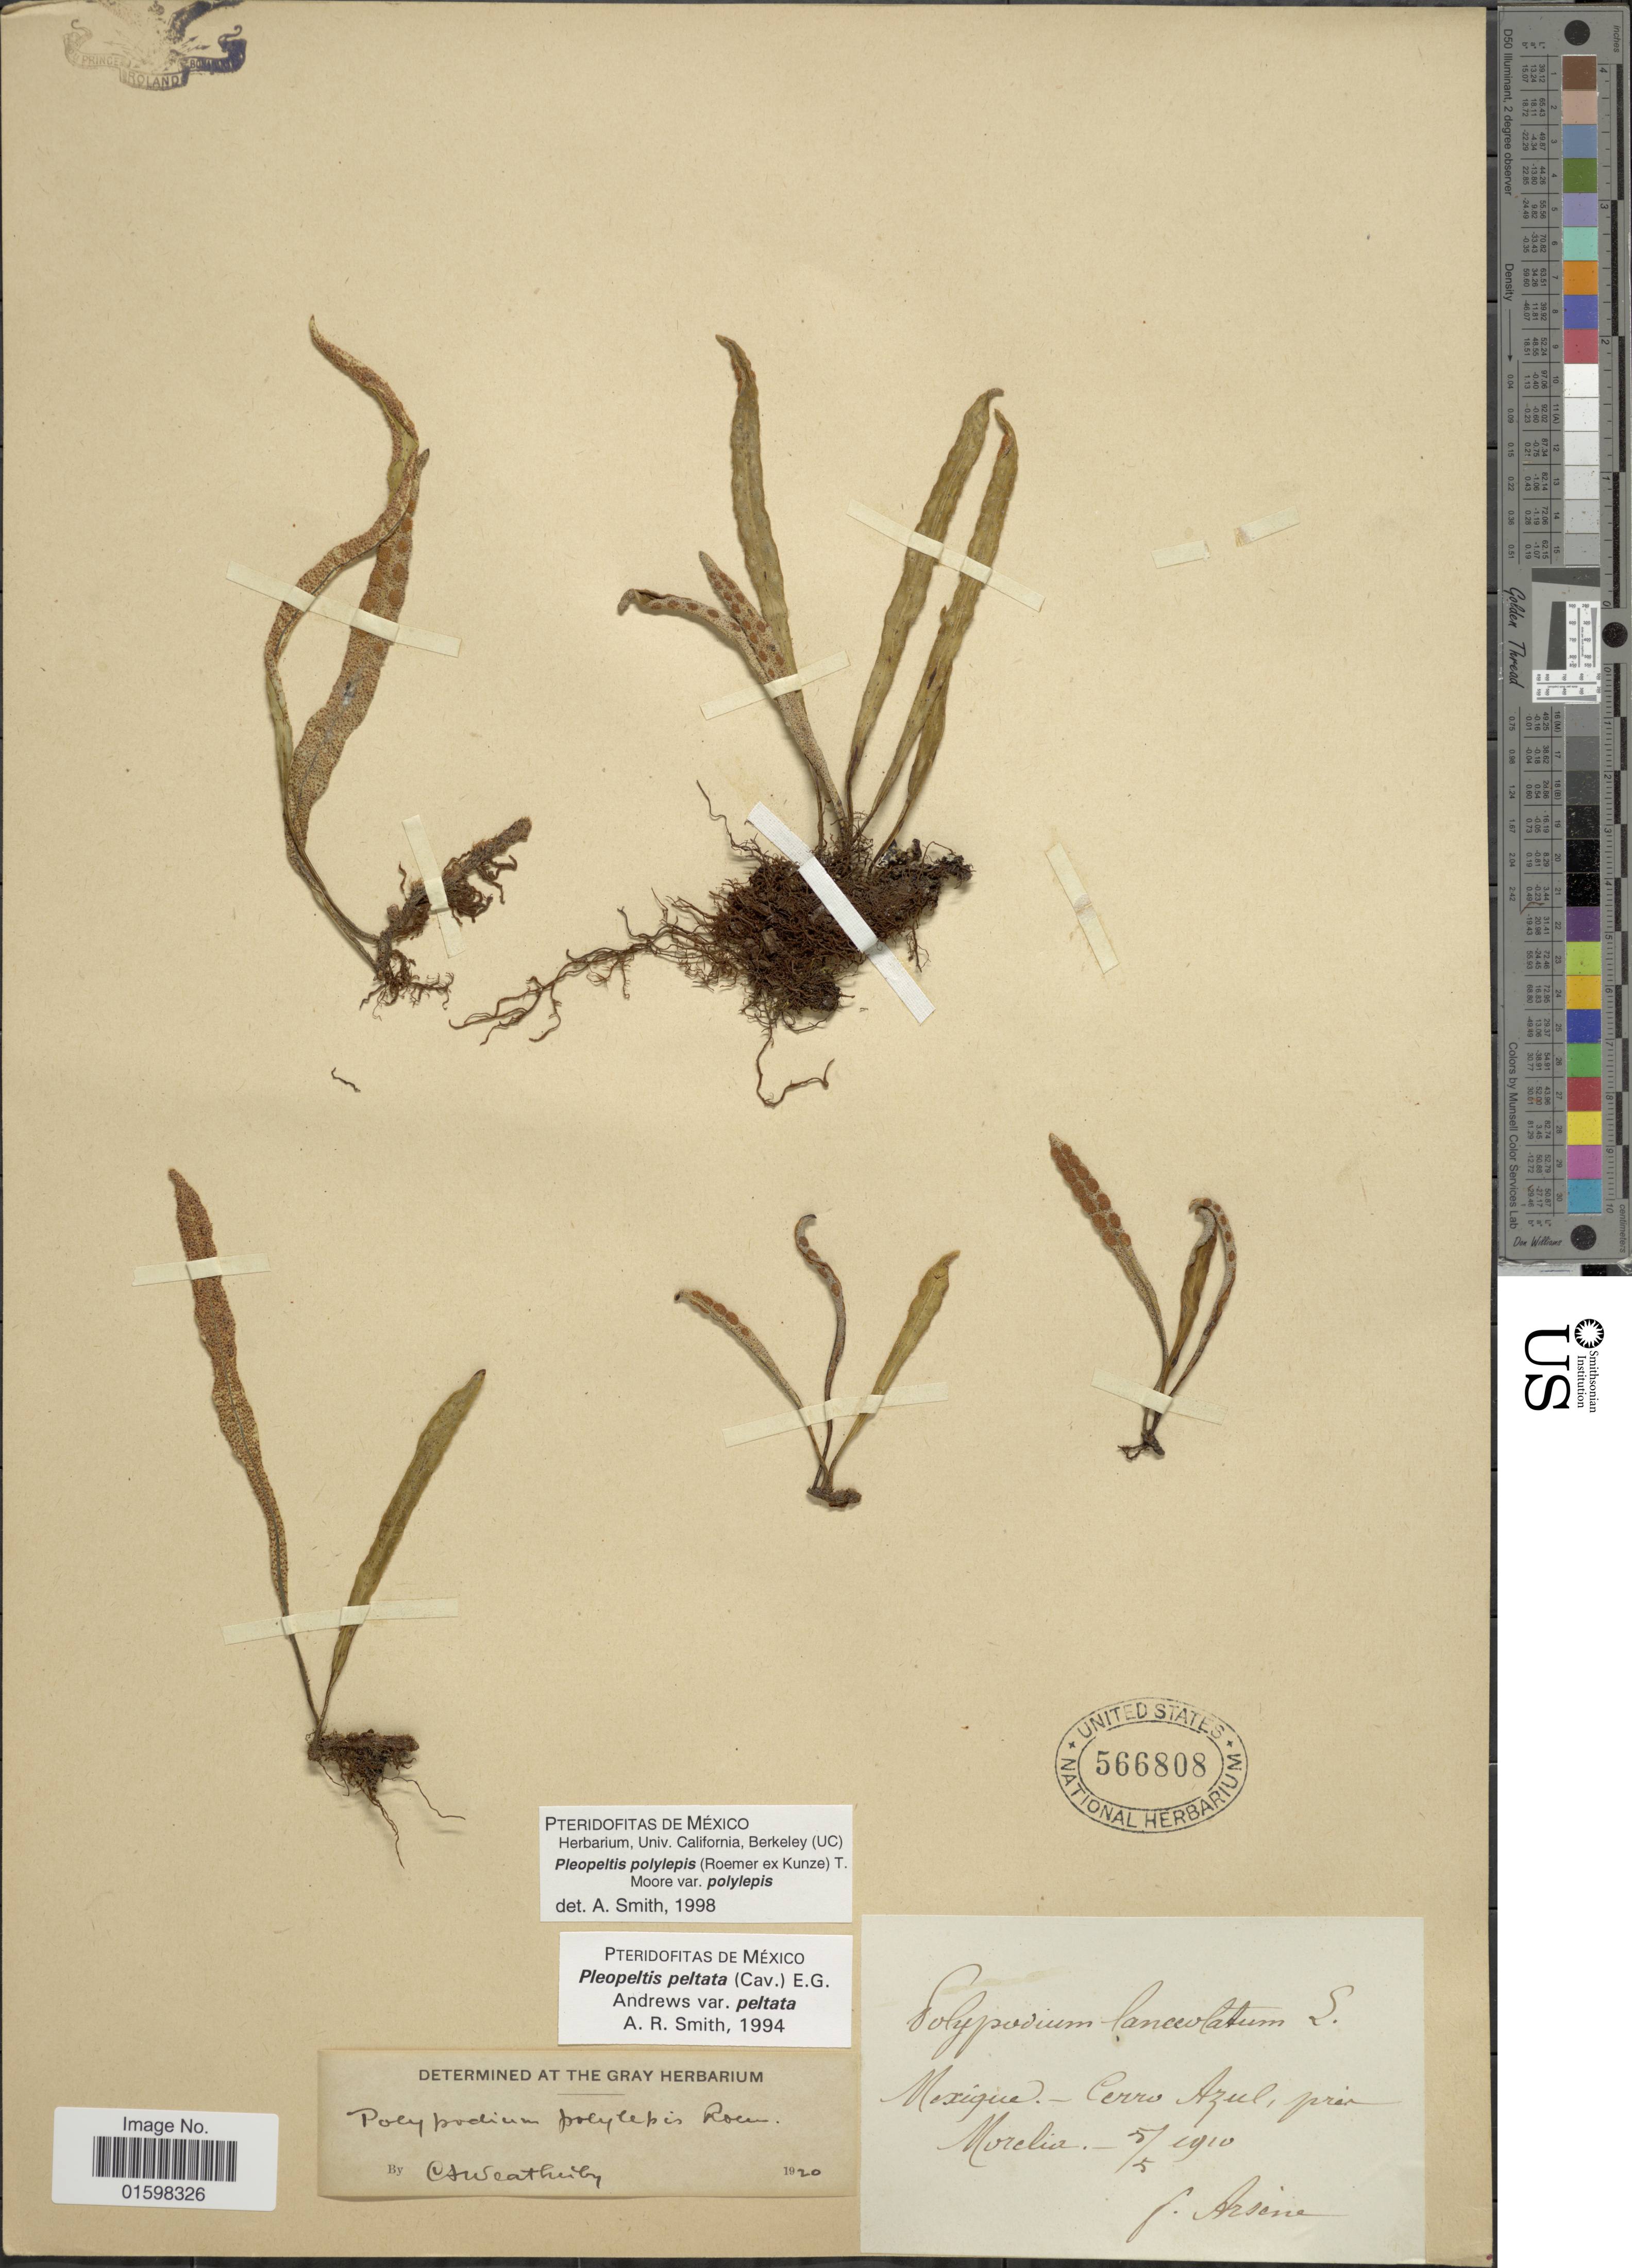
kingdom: Plantae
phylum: Tracheophyta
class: Polypodiopsida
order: Polypodiales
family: Polypodiaceae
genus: Pleopeltis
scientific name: Pleopeltis polylepis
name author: (Roem. ex Kunze) T. Moore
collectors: -- Arsène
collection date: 1910-05-05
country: Mexico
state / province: Morelos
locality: Cerro Azulm pres Morelos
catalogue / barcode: US 566808